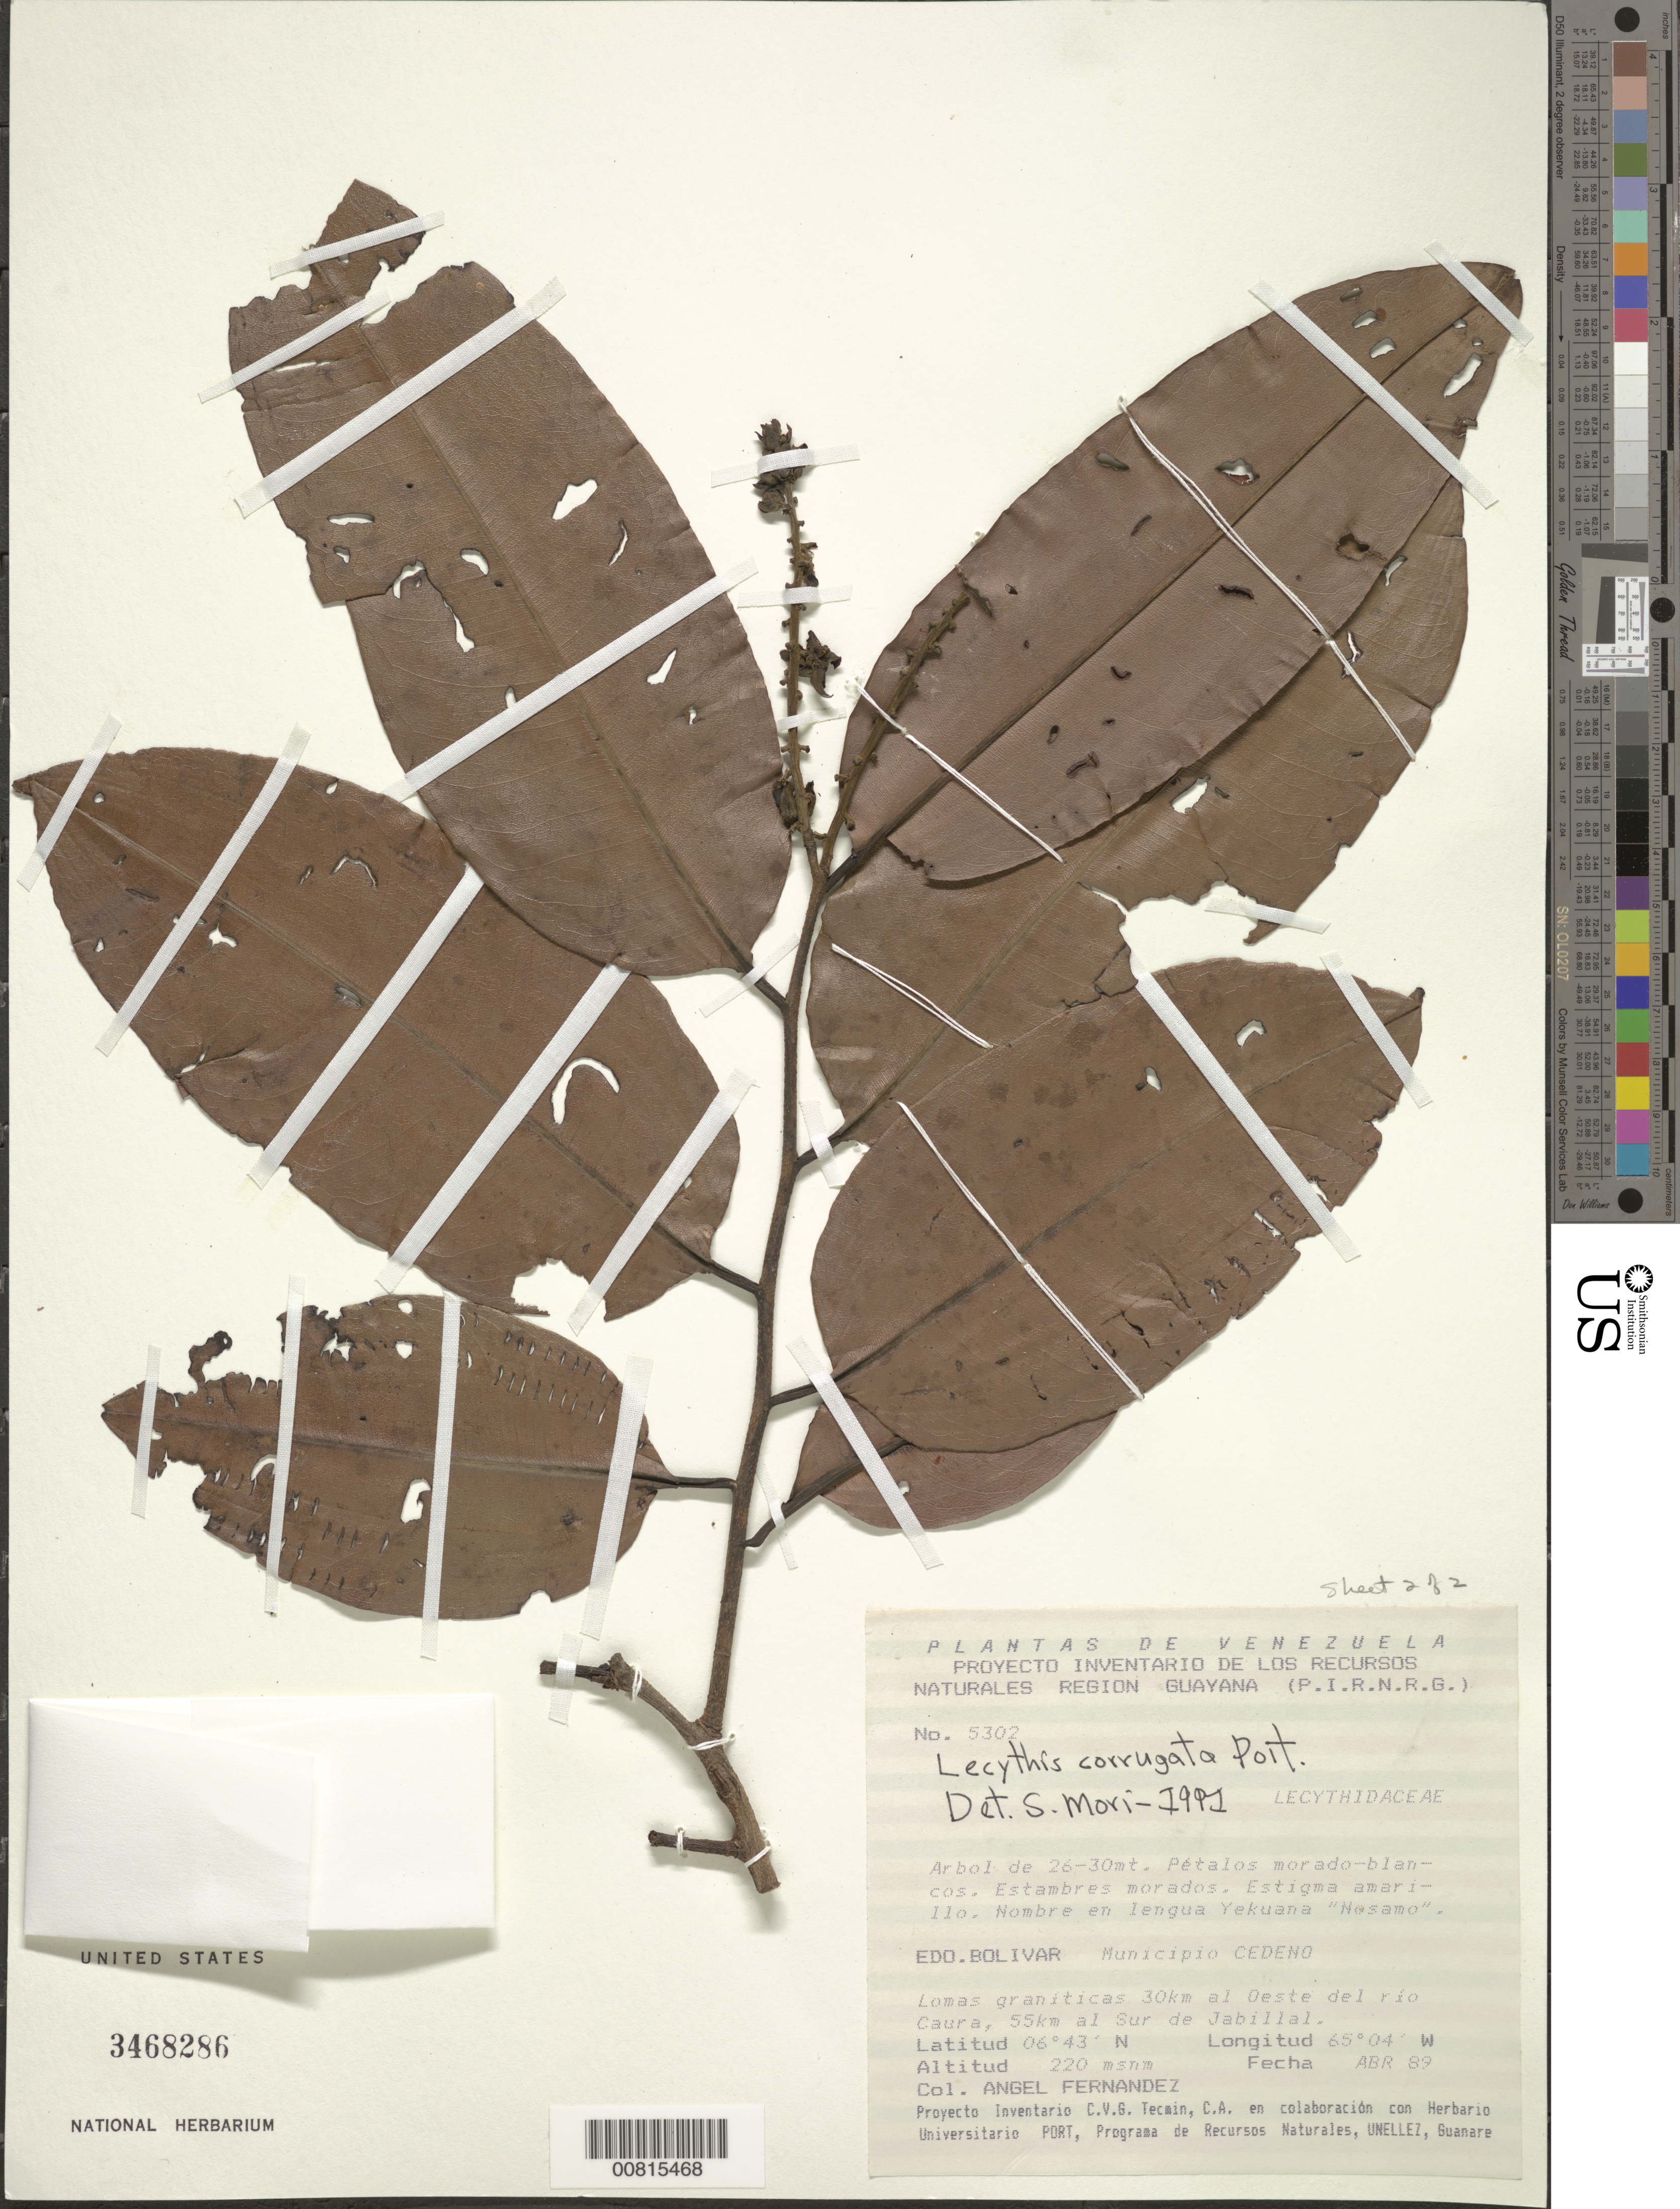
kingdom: Plantae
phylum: Tracheophyta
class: Magnoliopsida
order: Ericales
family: Lecythidaceae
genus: Lecythis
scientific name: Lecythis corrugata subsp. rosea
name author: (O. Berg) S.A. Mori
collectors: Á. Fernández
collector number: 5302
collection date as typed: Transcribed d/m/y: /4/89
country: Venezuela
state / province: Bolivar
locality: Edo. Bolivar, Municipio Cedeno, Lomas graníticas 30km al Oeste del río Caura, 55km al Sur de Jabillal.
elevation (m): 220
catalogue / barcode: US 3468286